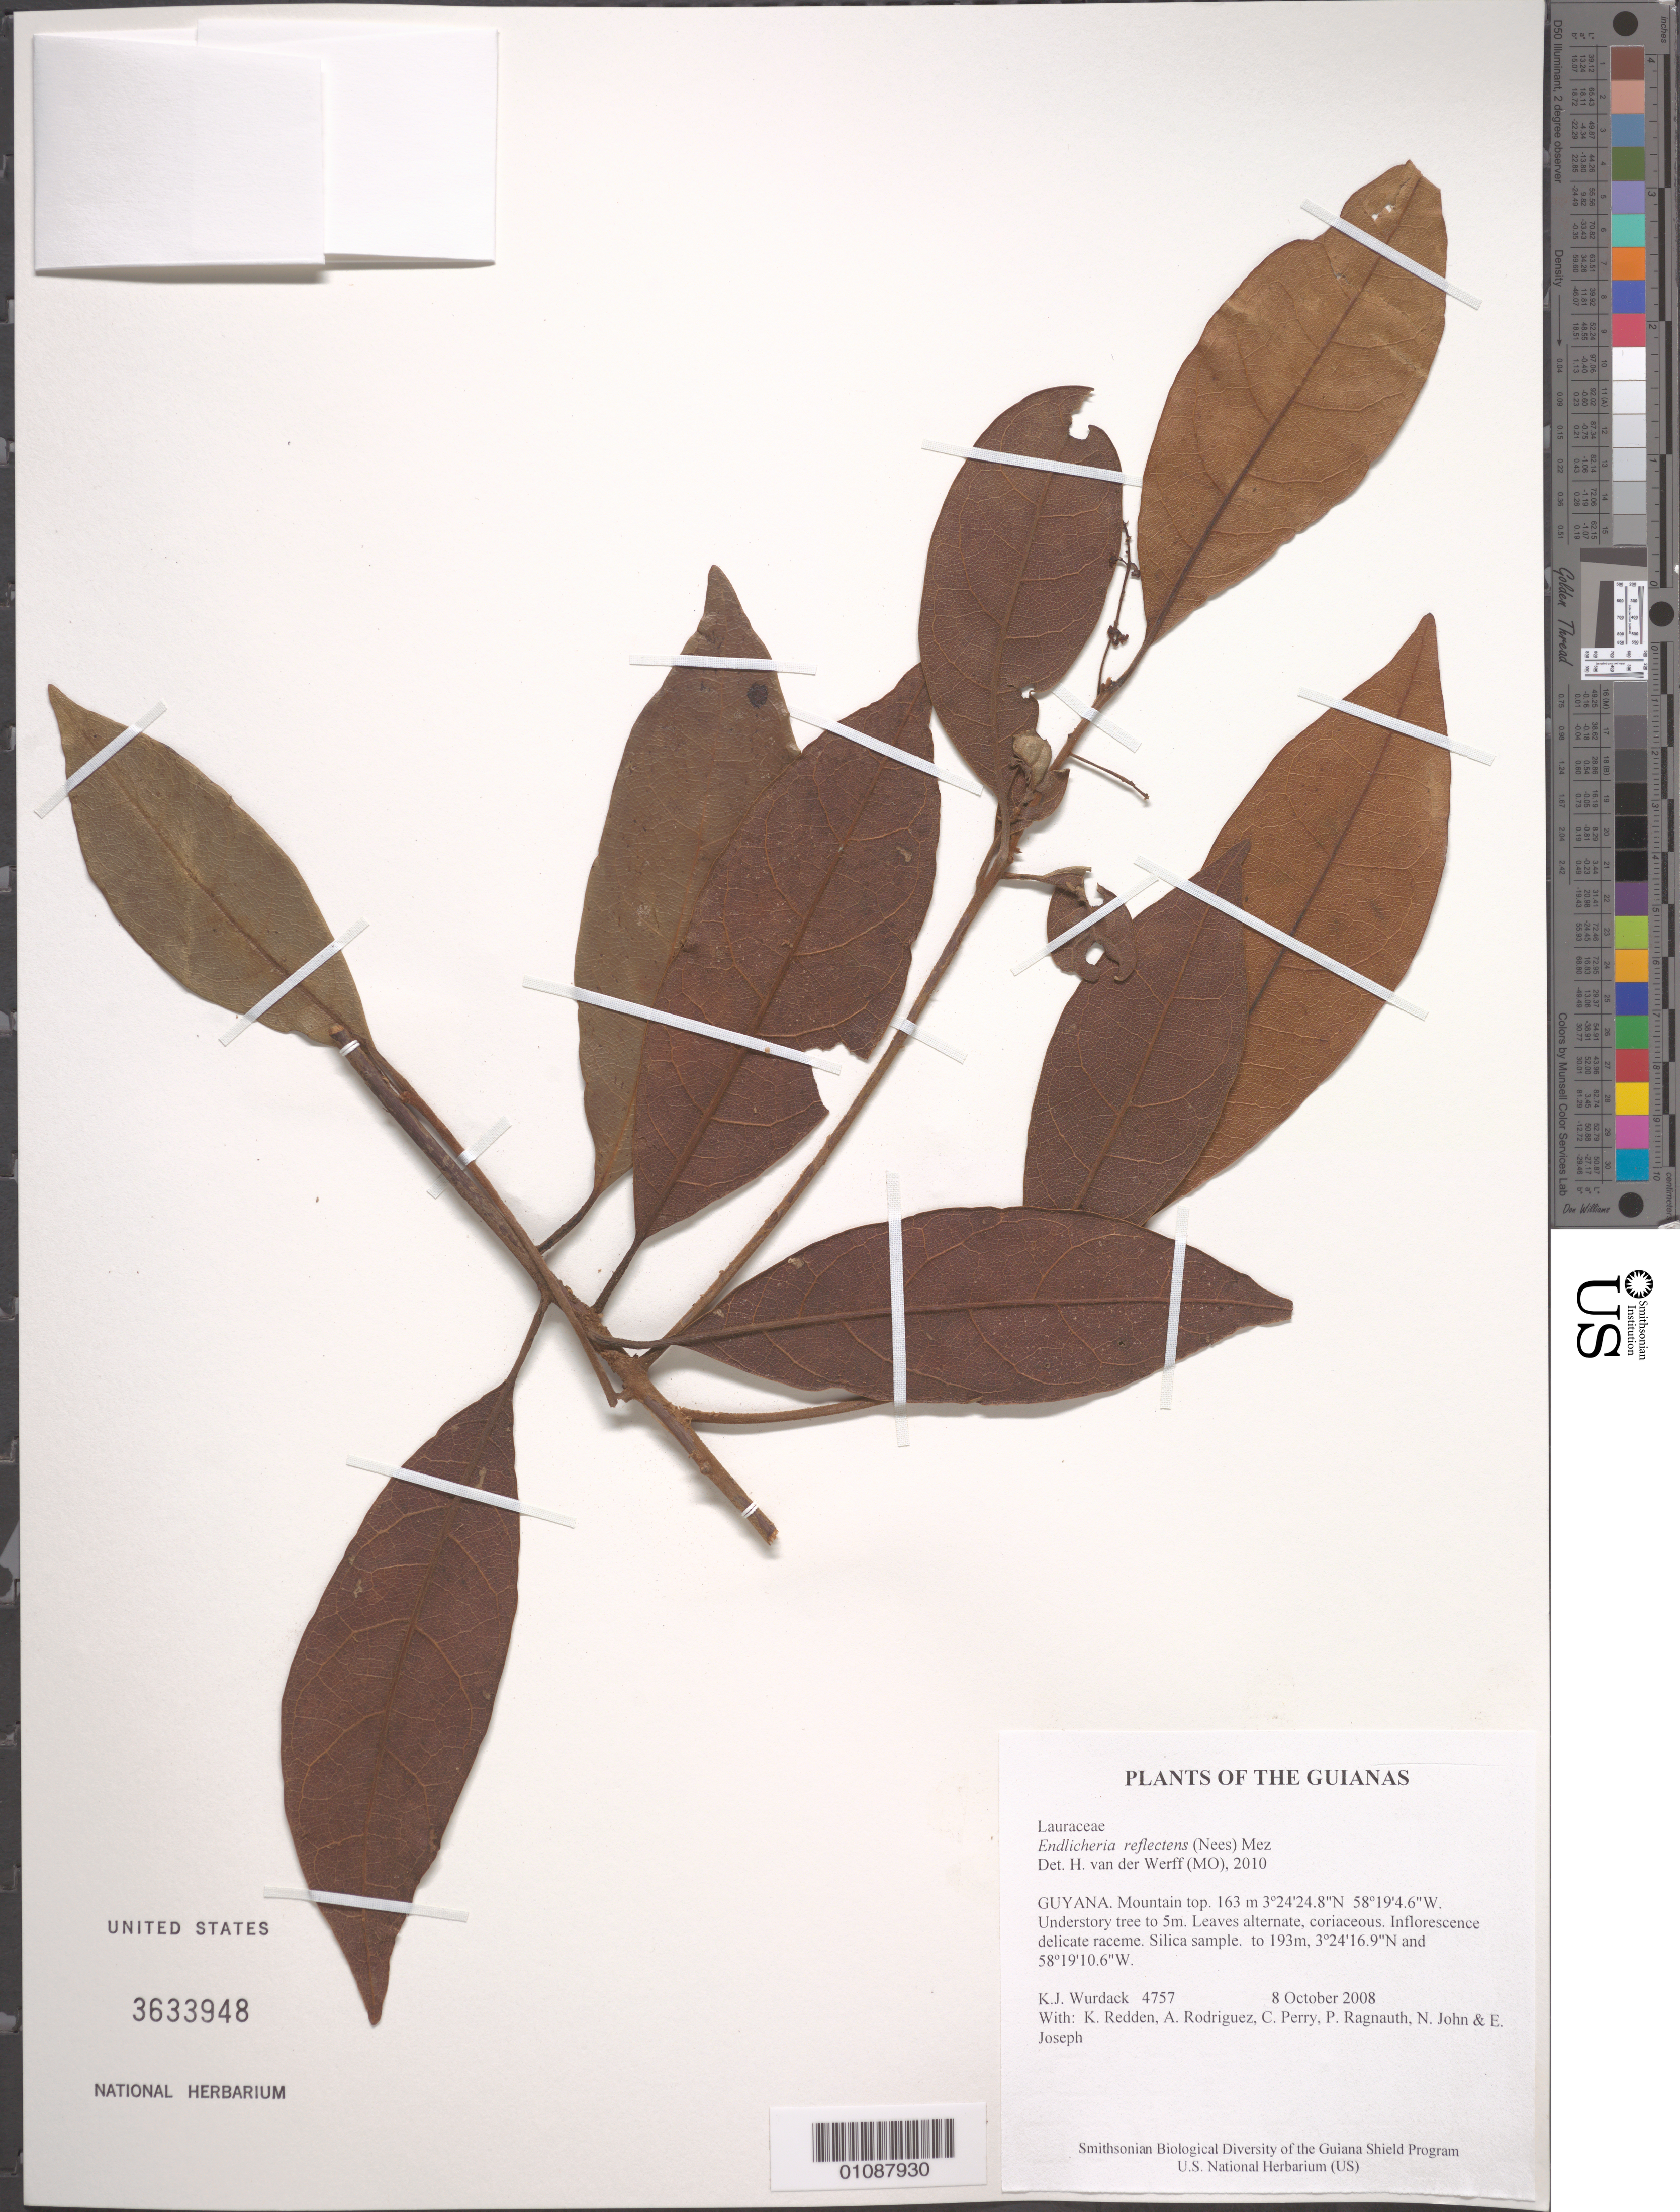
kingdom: Plantae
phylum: Tracheophyta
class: Magnoliopsida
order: Laurales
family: Lauraceae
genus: Endlicheria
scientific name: Endlicheria reflectens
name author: (Nees) Mez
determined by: van der Werff, H., (MO), Missouri Botanical Garden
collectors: K. Wurdack, K. M. Redden, A. Rodriguez, C. Perry, P. Ragnauth, N. John & E. Joseph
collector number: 4757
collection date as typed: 8 October 2008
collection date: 2008-10-08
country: Guyana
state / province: U. Takutu-U. Essequibo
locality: Mountain top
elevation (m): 163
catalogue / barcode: US 3633948